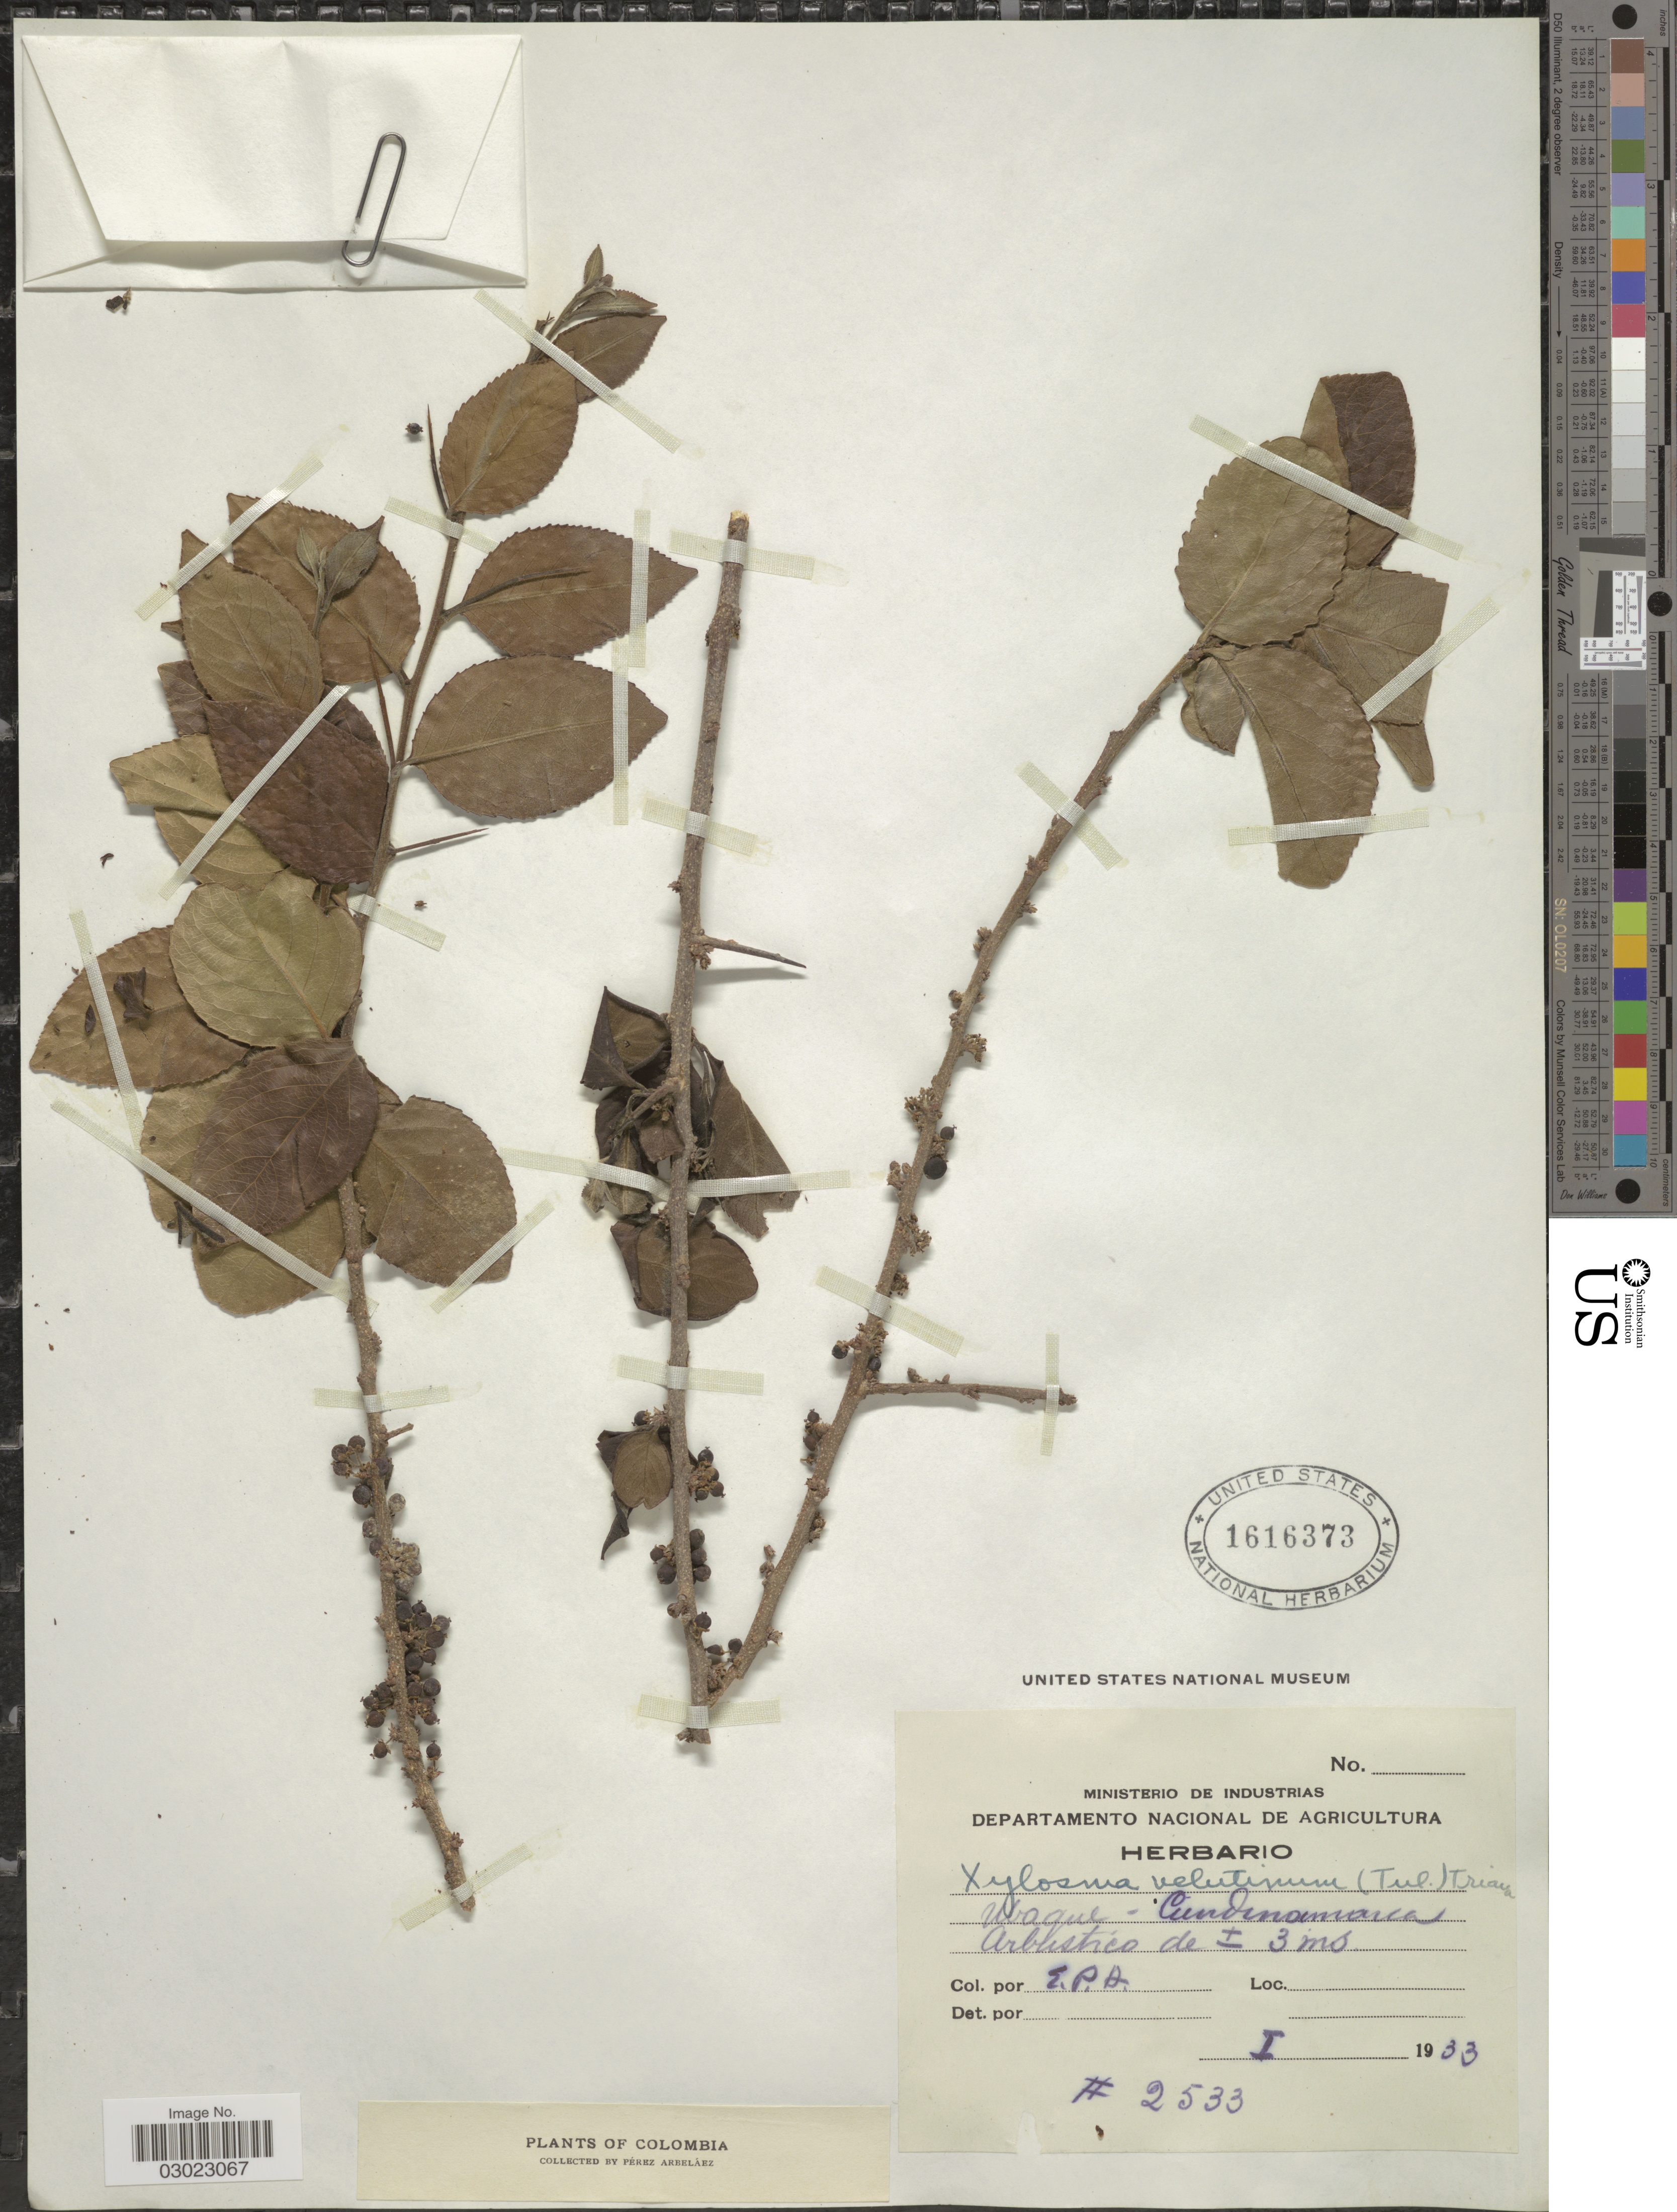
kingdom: Plantae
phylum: Tracheophyta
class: Magnoliopsida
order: Malpighiales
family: Salicaceae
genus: Xylosma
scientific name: Xylosma velutina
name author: (Tul.) Triana & Planch.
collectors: E. Pérez Arbeláez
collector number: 2533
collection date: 1933-01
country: Colombia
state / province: Cundinamarca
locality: Ubaque.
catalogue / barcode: US 1616373